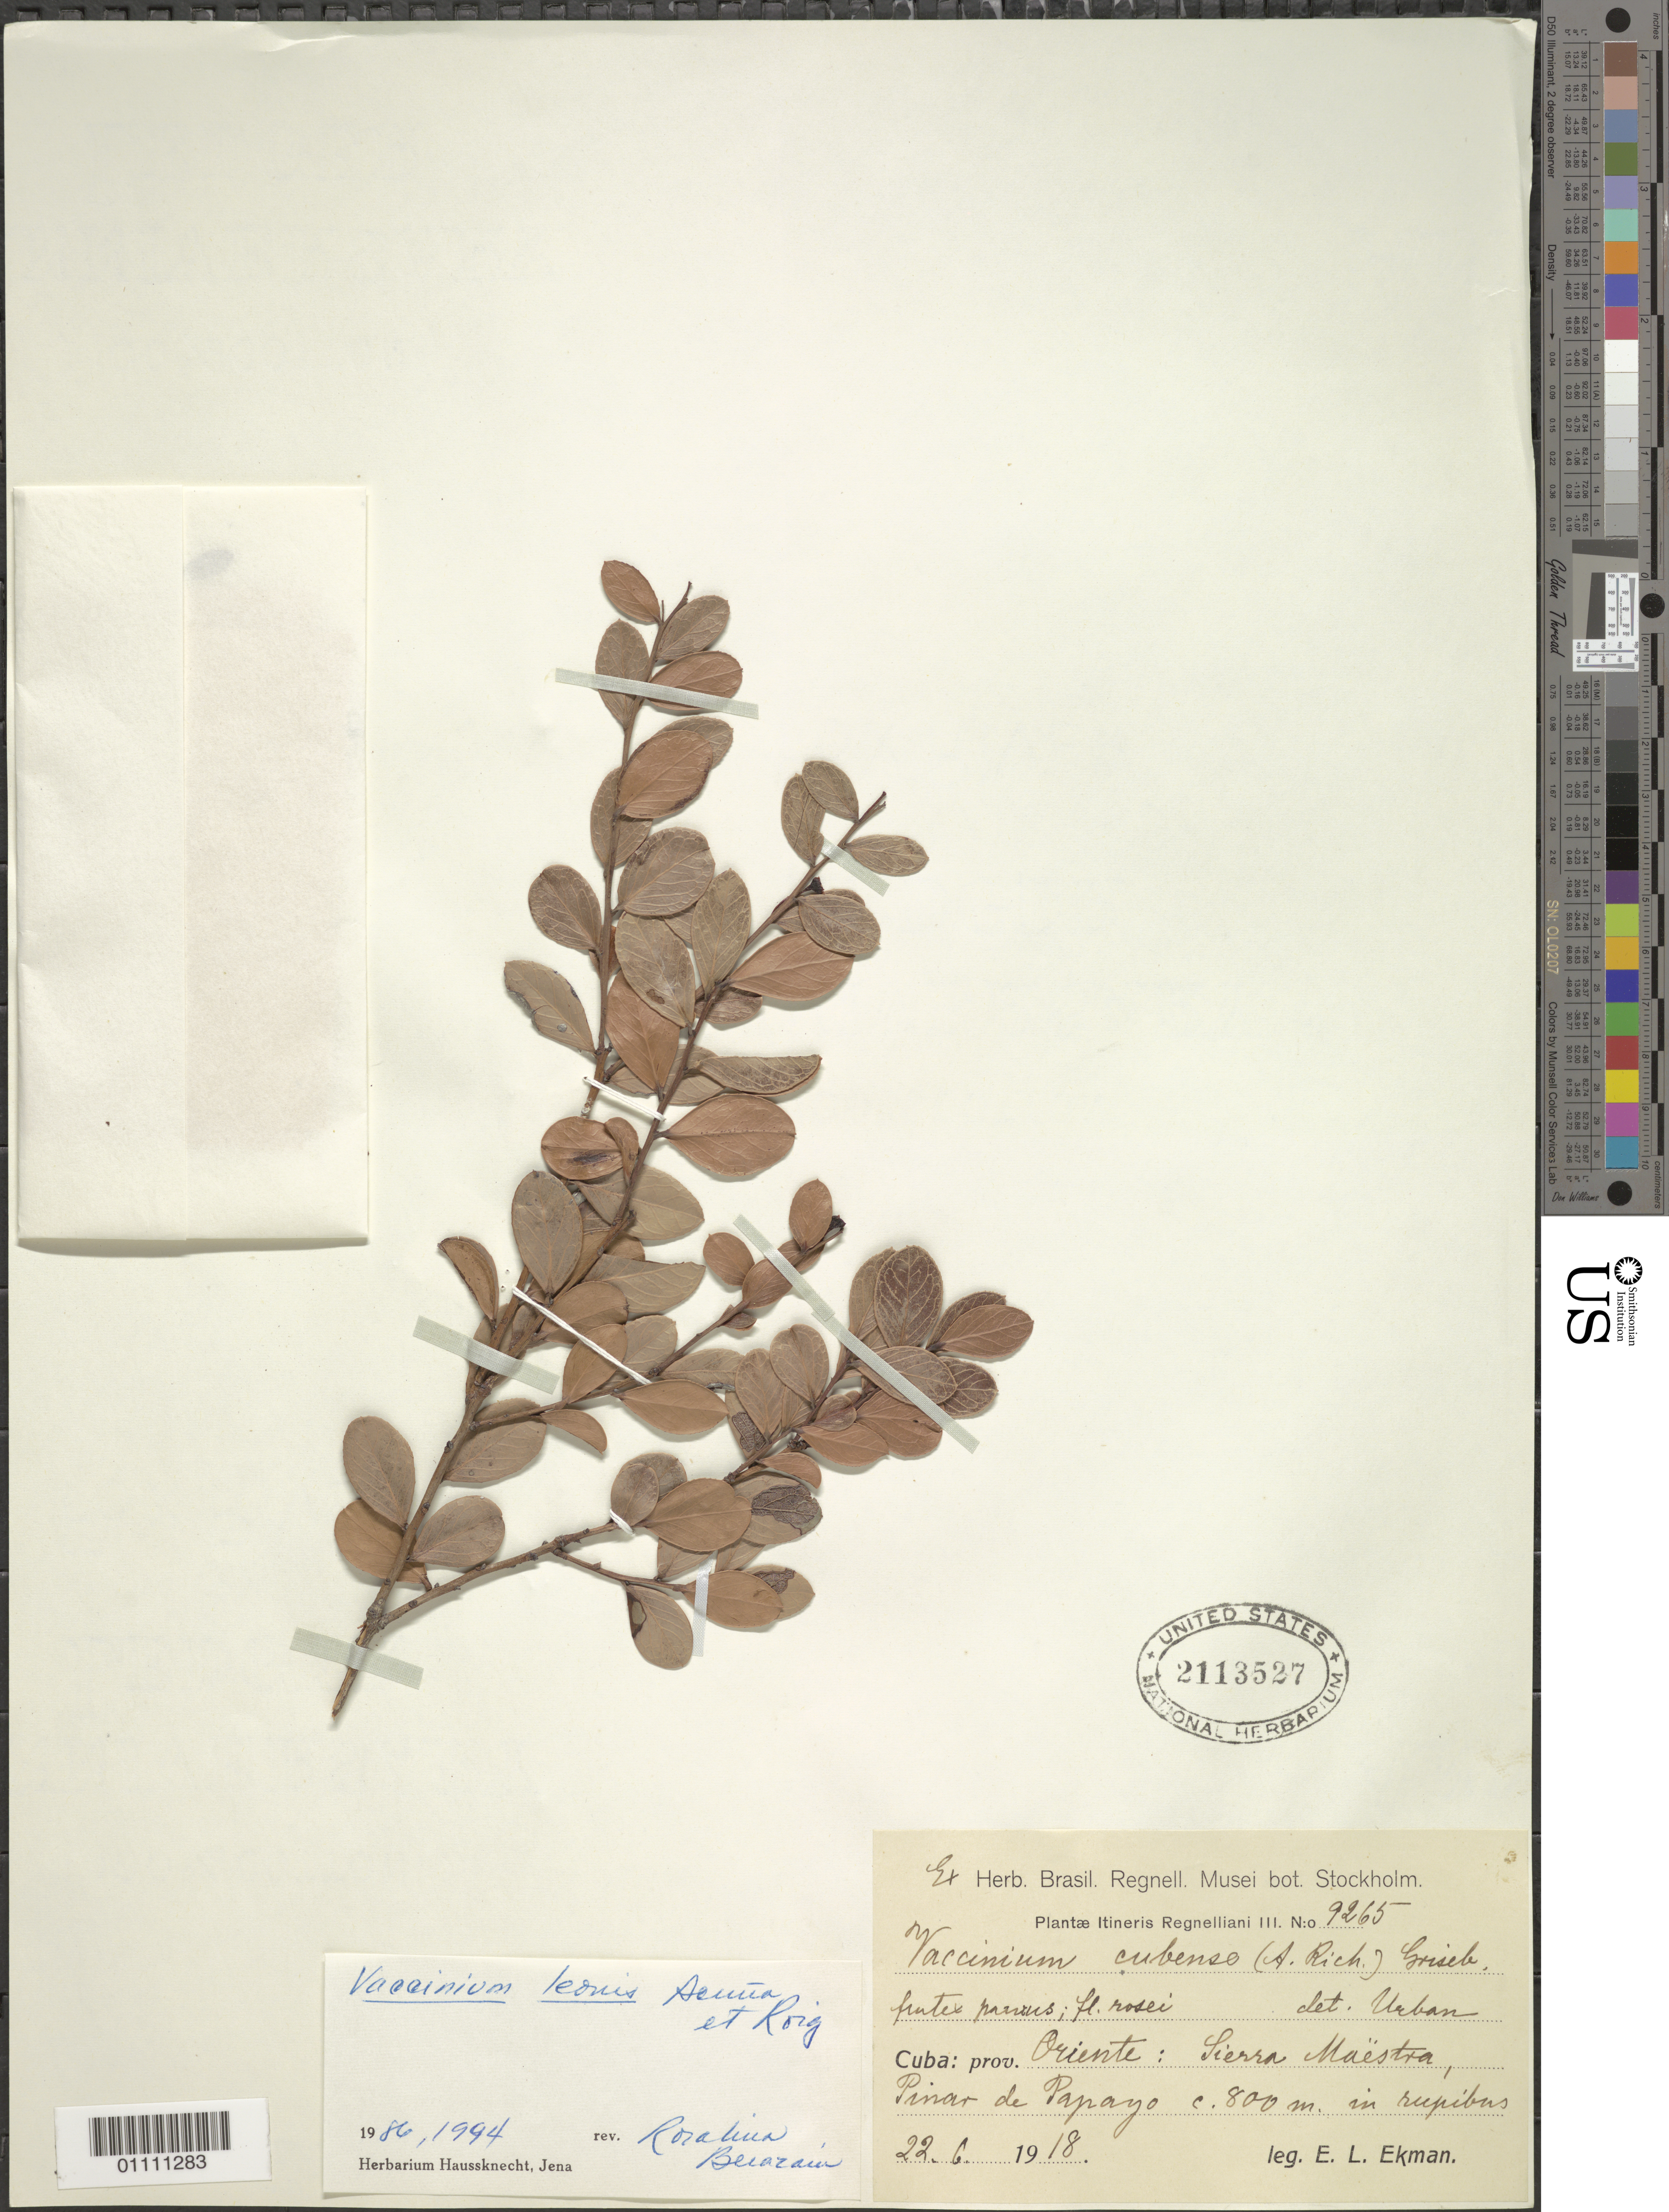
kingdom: Plantae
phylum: Tracheophyta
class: Magnoliopsida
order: Ericales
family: Ericaceae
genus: Vaccinium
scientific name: Vaccinium leonis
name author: Acuña & Roíg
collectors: E. L. Ekman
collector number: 9265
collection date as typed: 22 Jun 1918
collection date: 1918-06-22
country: Cuba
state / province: Oriente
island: Cuba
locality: Sierra Maestra, Pinar de Papayo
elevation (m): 800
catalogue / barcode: US 2113527